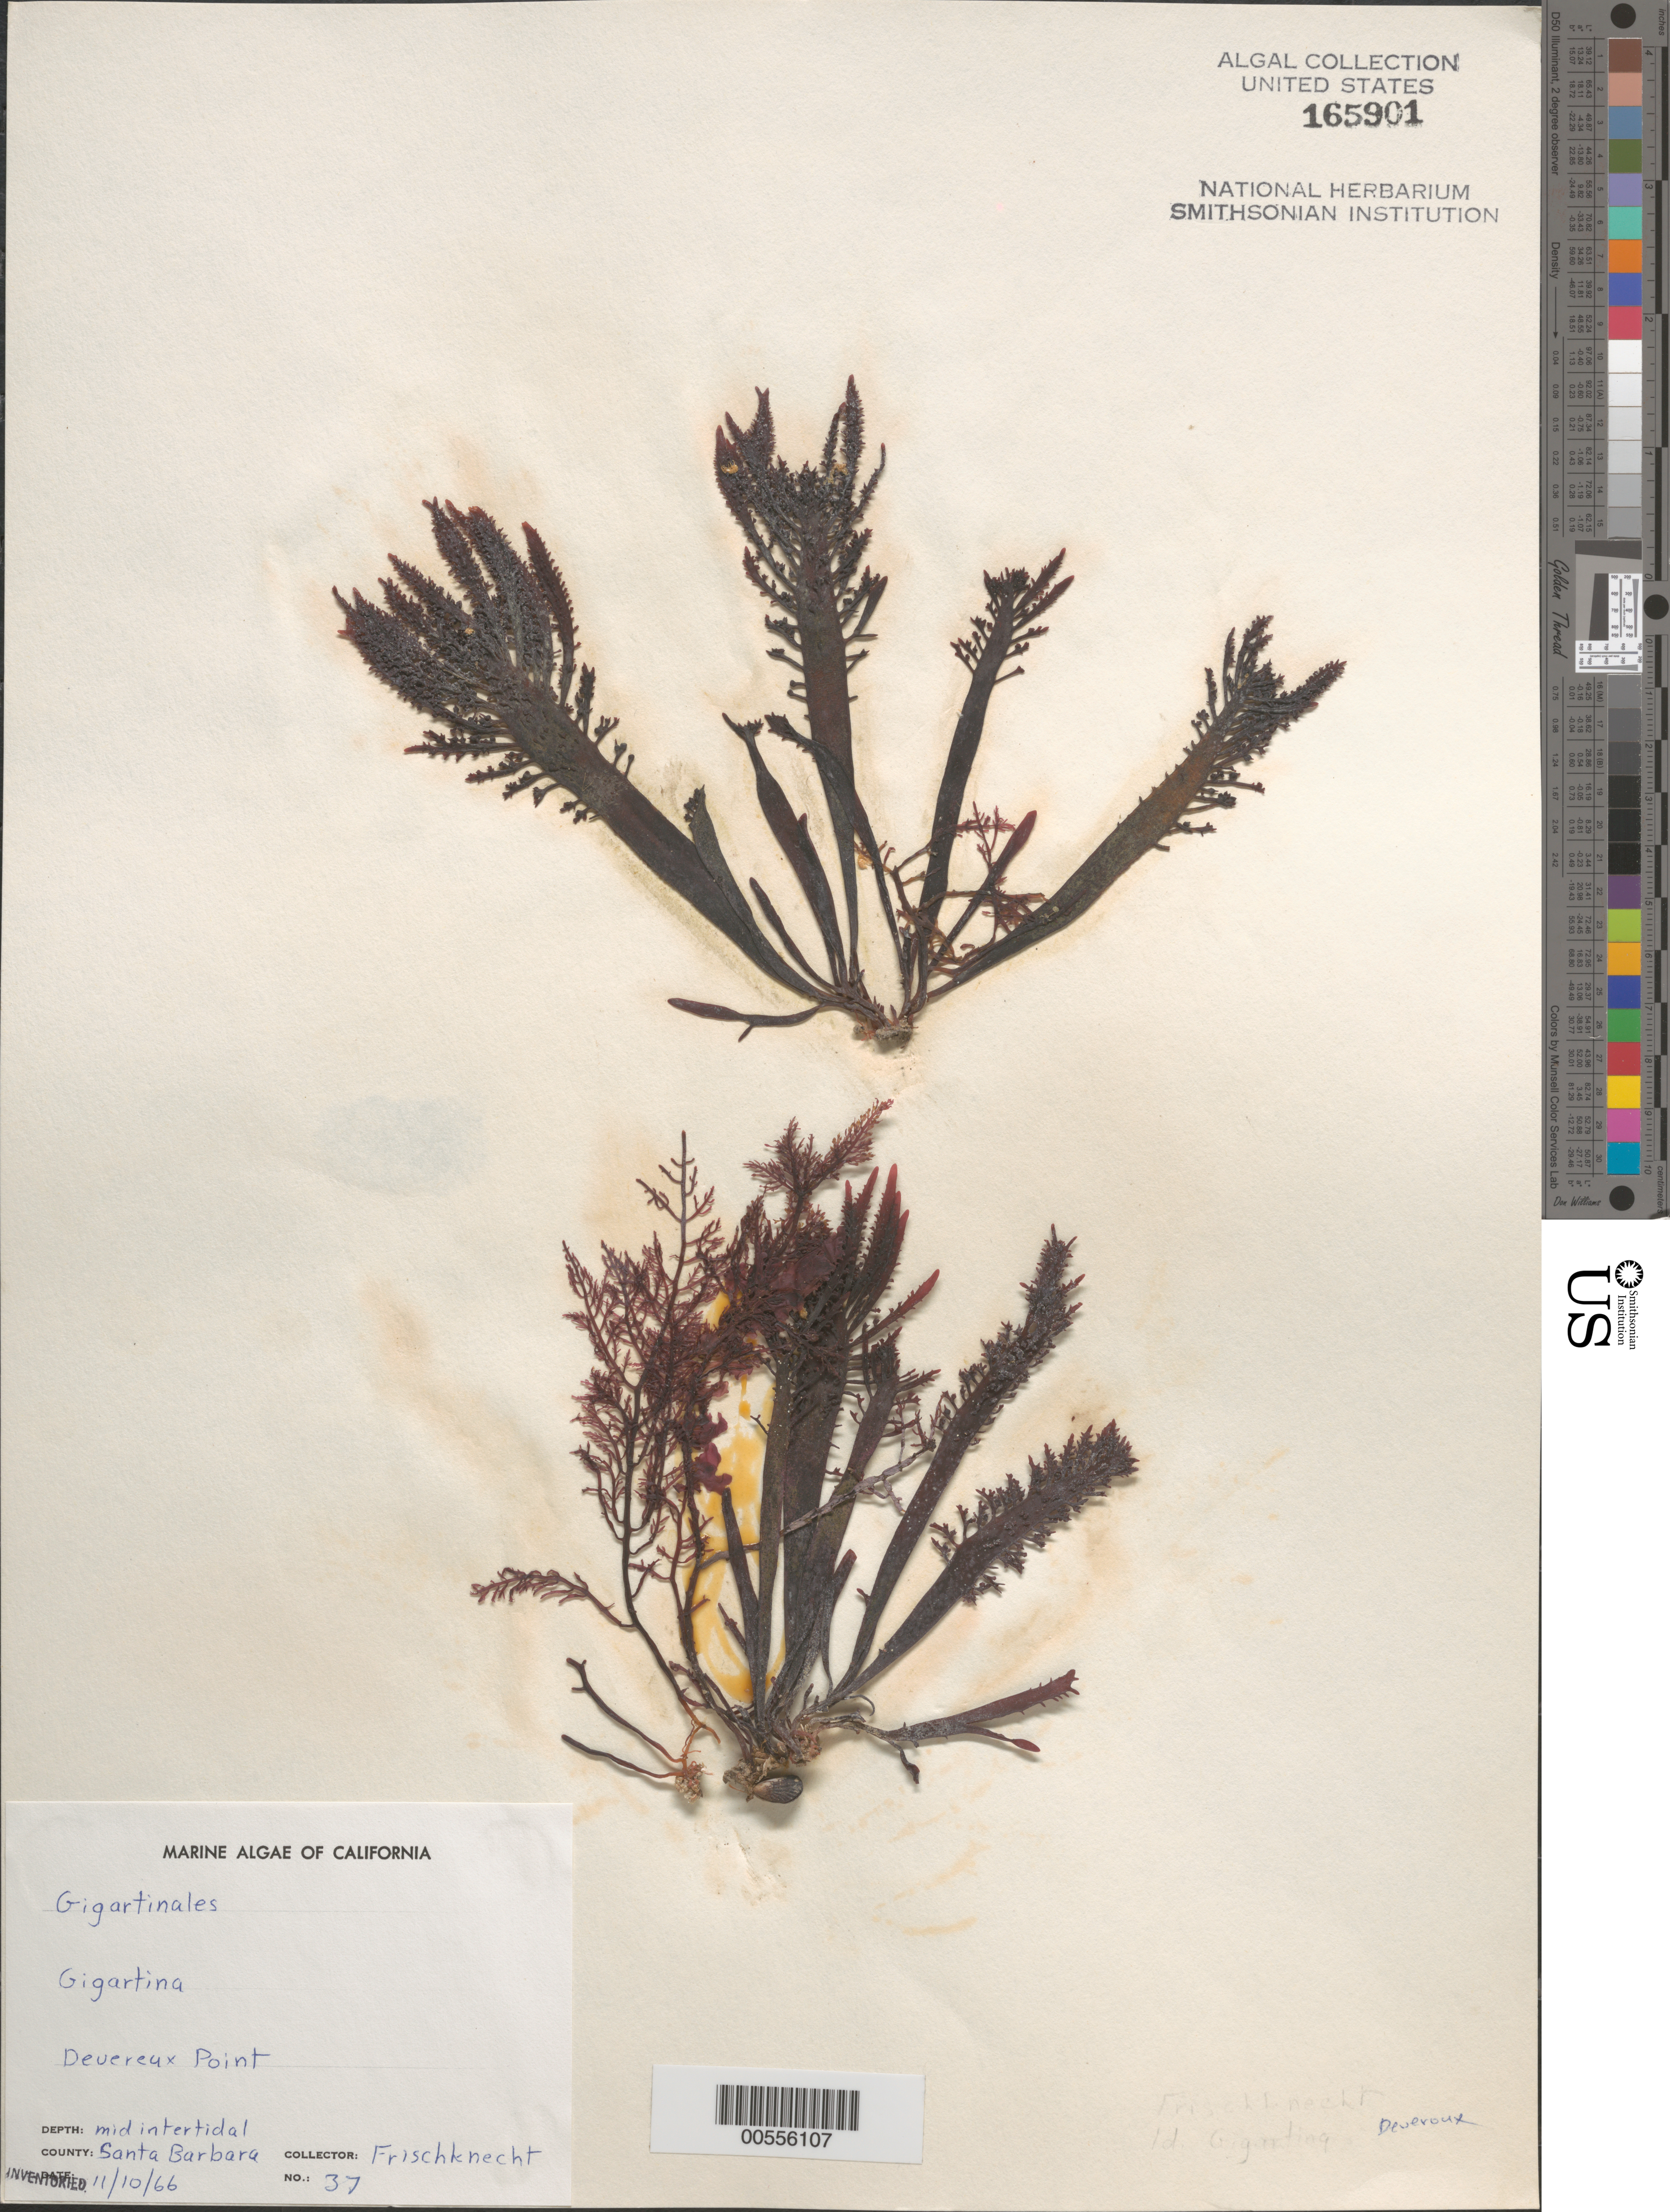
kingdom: Plantae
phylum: Rhodophyta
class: Florideophyceae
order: Gigartinales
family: Gigartinaceae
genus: Gigartina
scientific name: Gigartina sp.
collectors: -. Frischknecht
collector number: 37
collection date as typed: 10 Nov 1966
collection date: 1966-11-10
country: United States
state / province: California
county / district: Santa Barbara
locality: Devereux Point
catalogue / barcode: US 165901